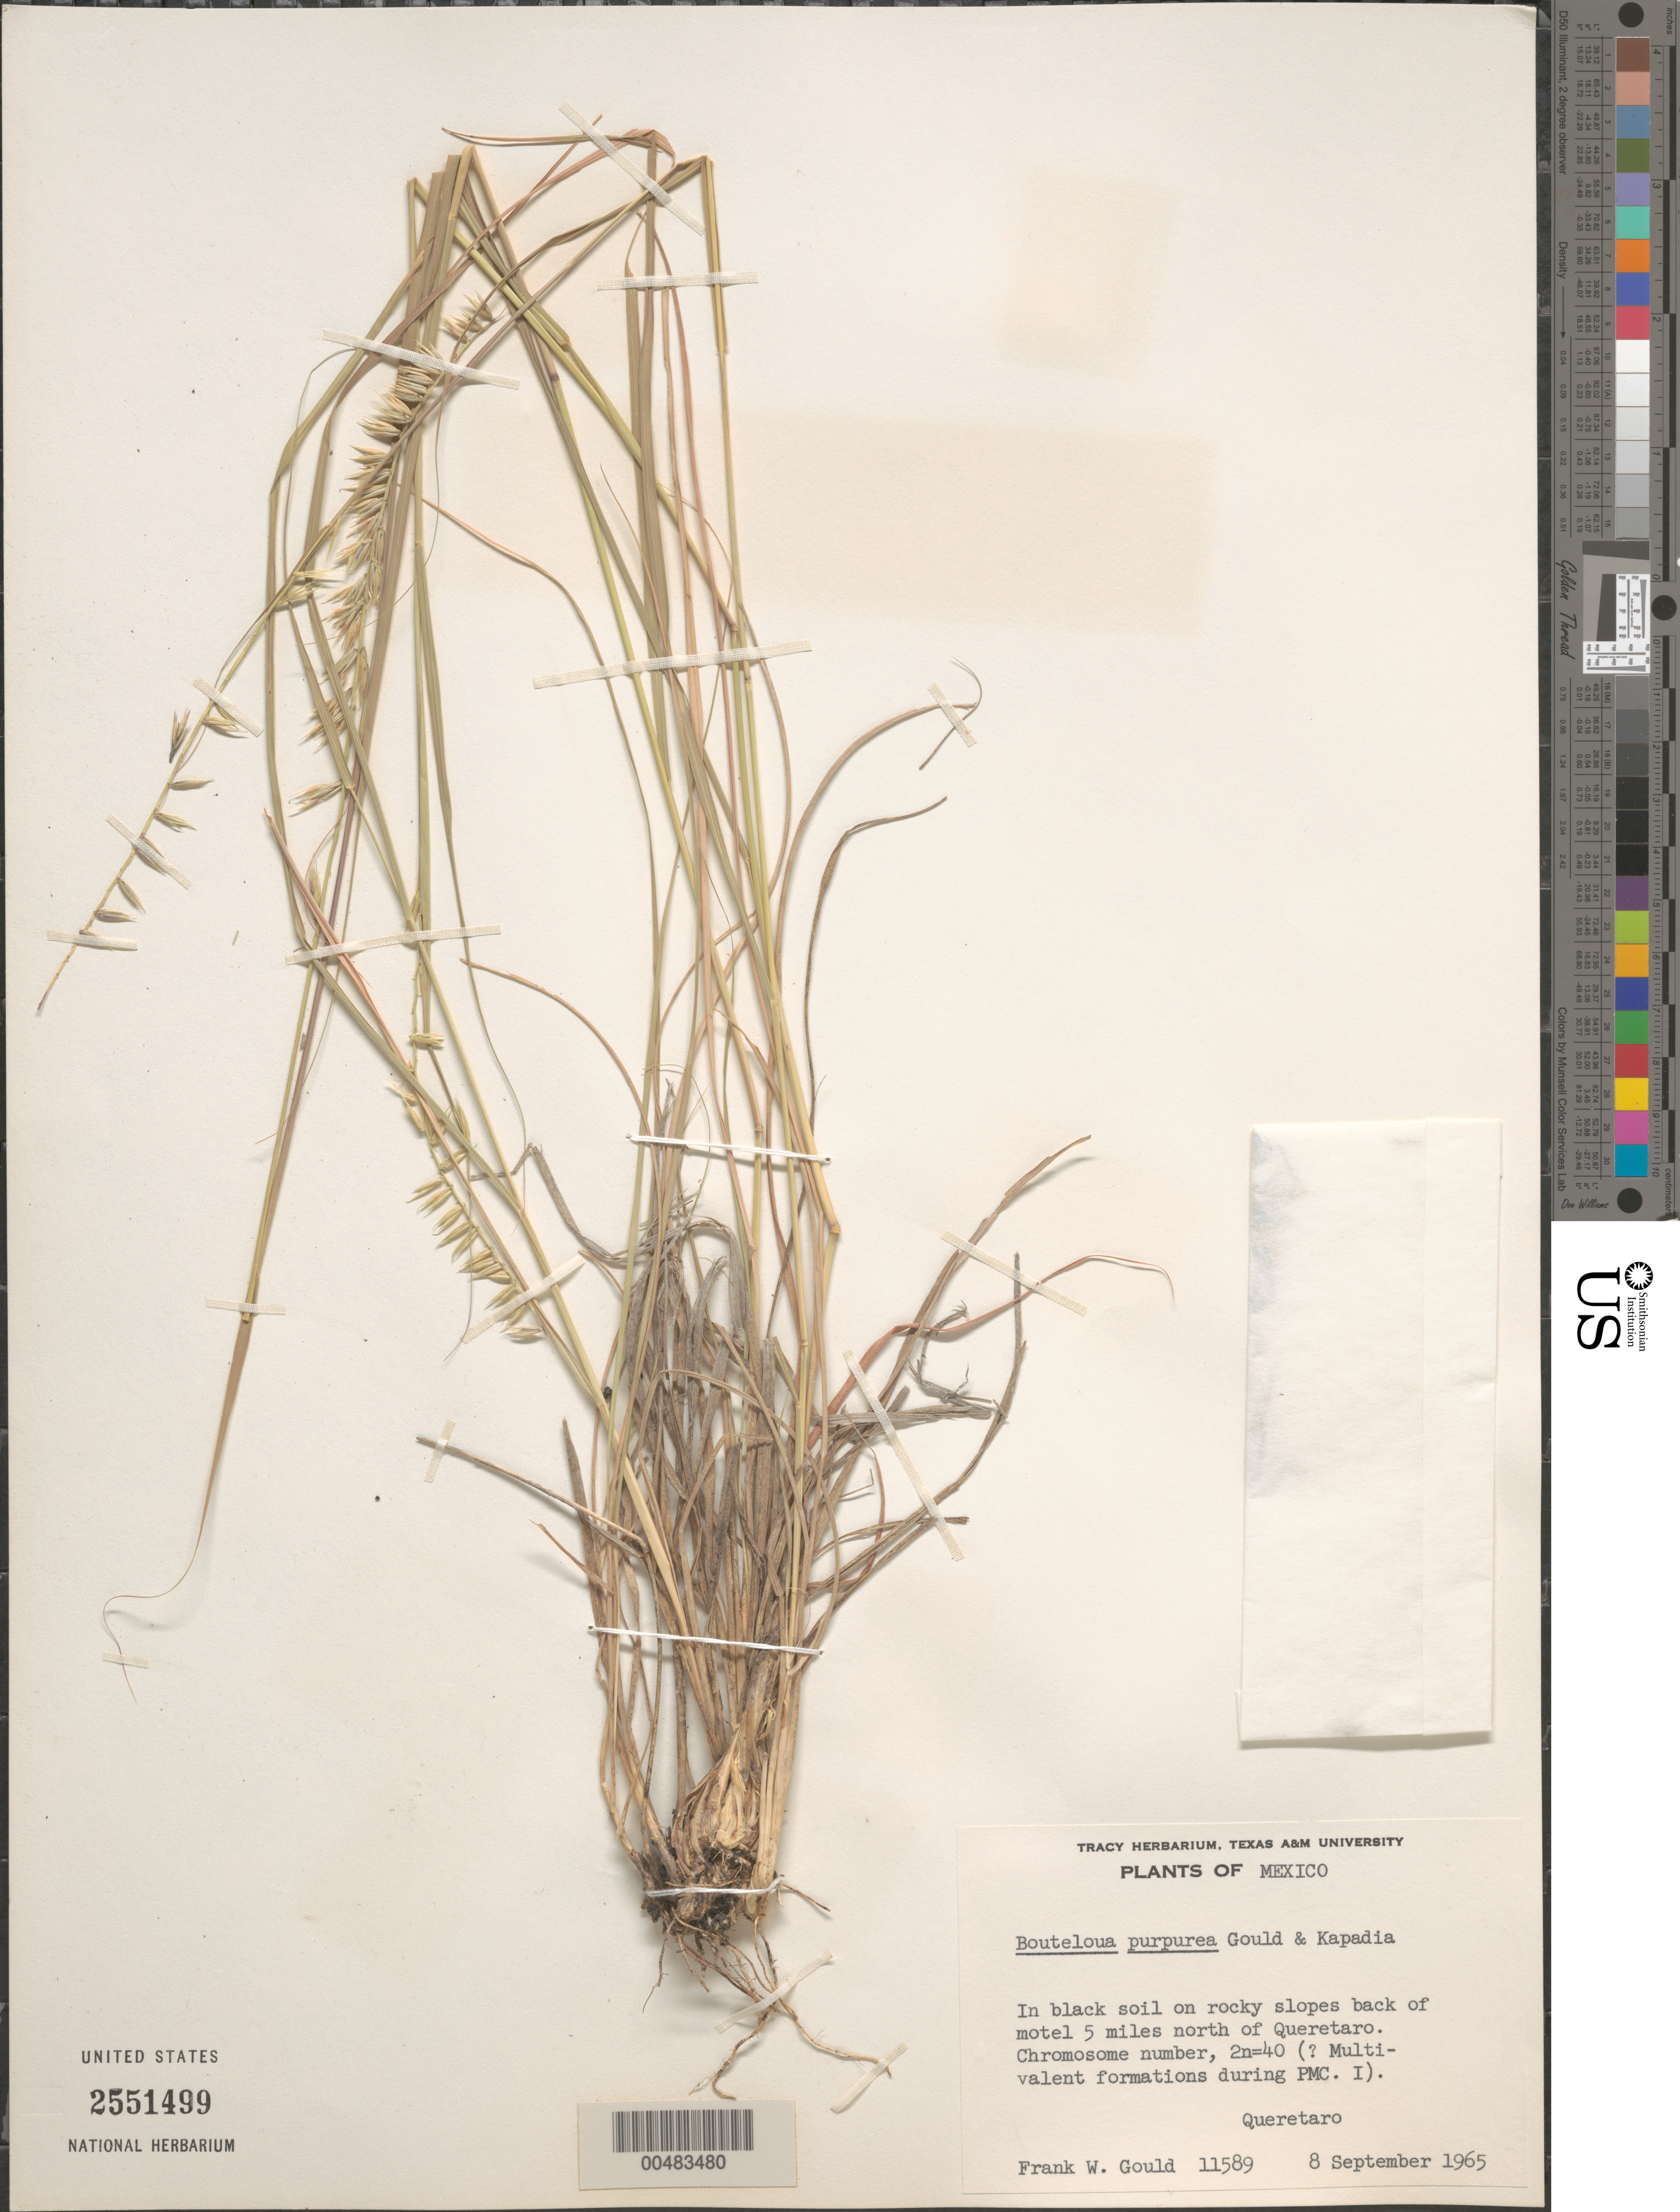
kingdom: Plantae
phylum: Tracheophyta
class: Liliopsida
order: Poales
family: Poaceae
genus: Bouteloua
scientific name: Bouteloua purpurea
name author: Gould & Kapadia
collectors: F. W. Gould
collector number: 11589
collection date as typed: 8 Sep 1965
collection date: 1965-09-08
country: Mexico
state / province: Querétaro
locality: Back of motel 5 mi N of Querétaro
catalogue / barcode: US 2551499